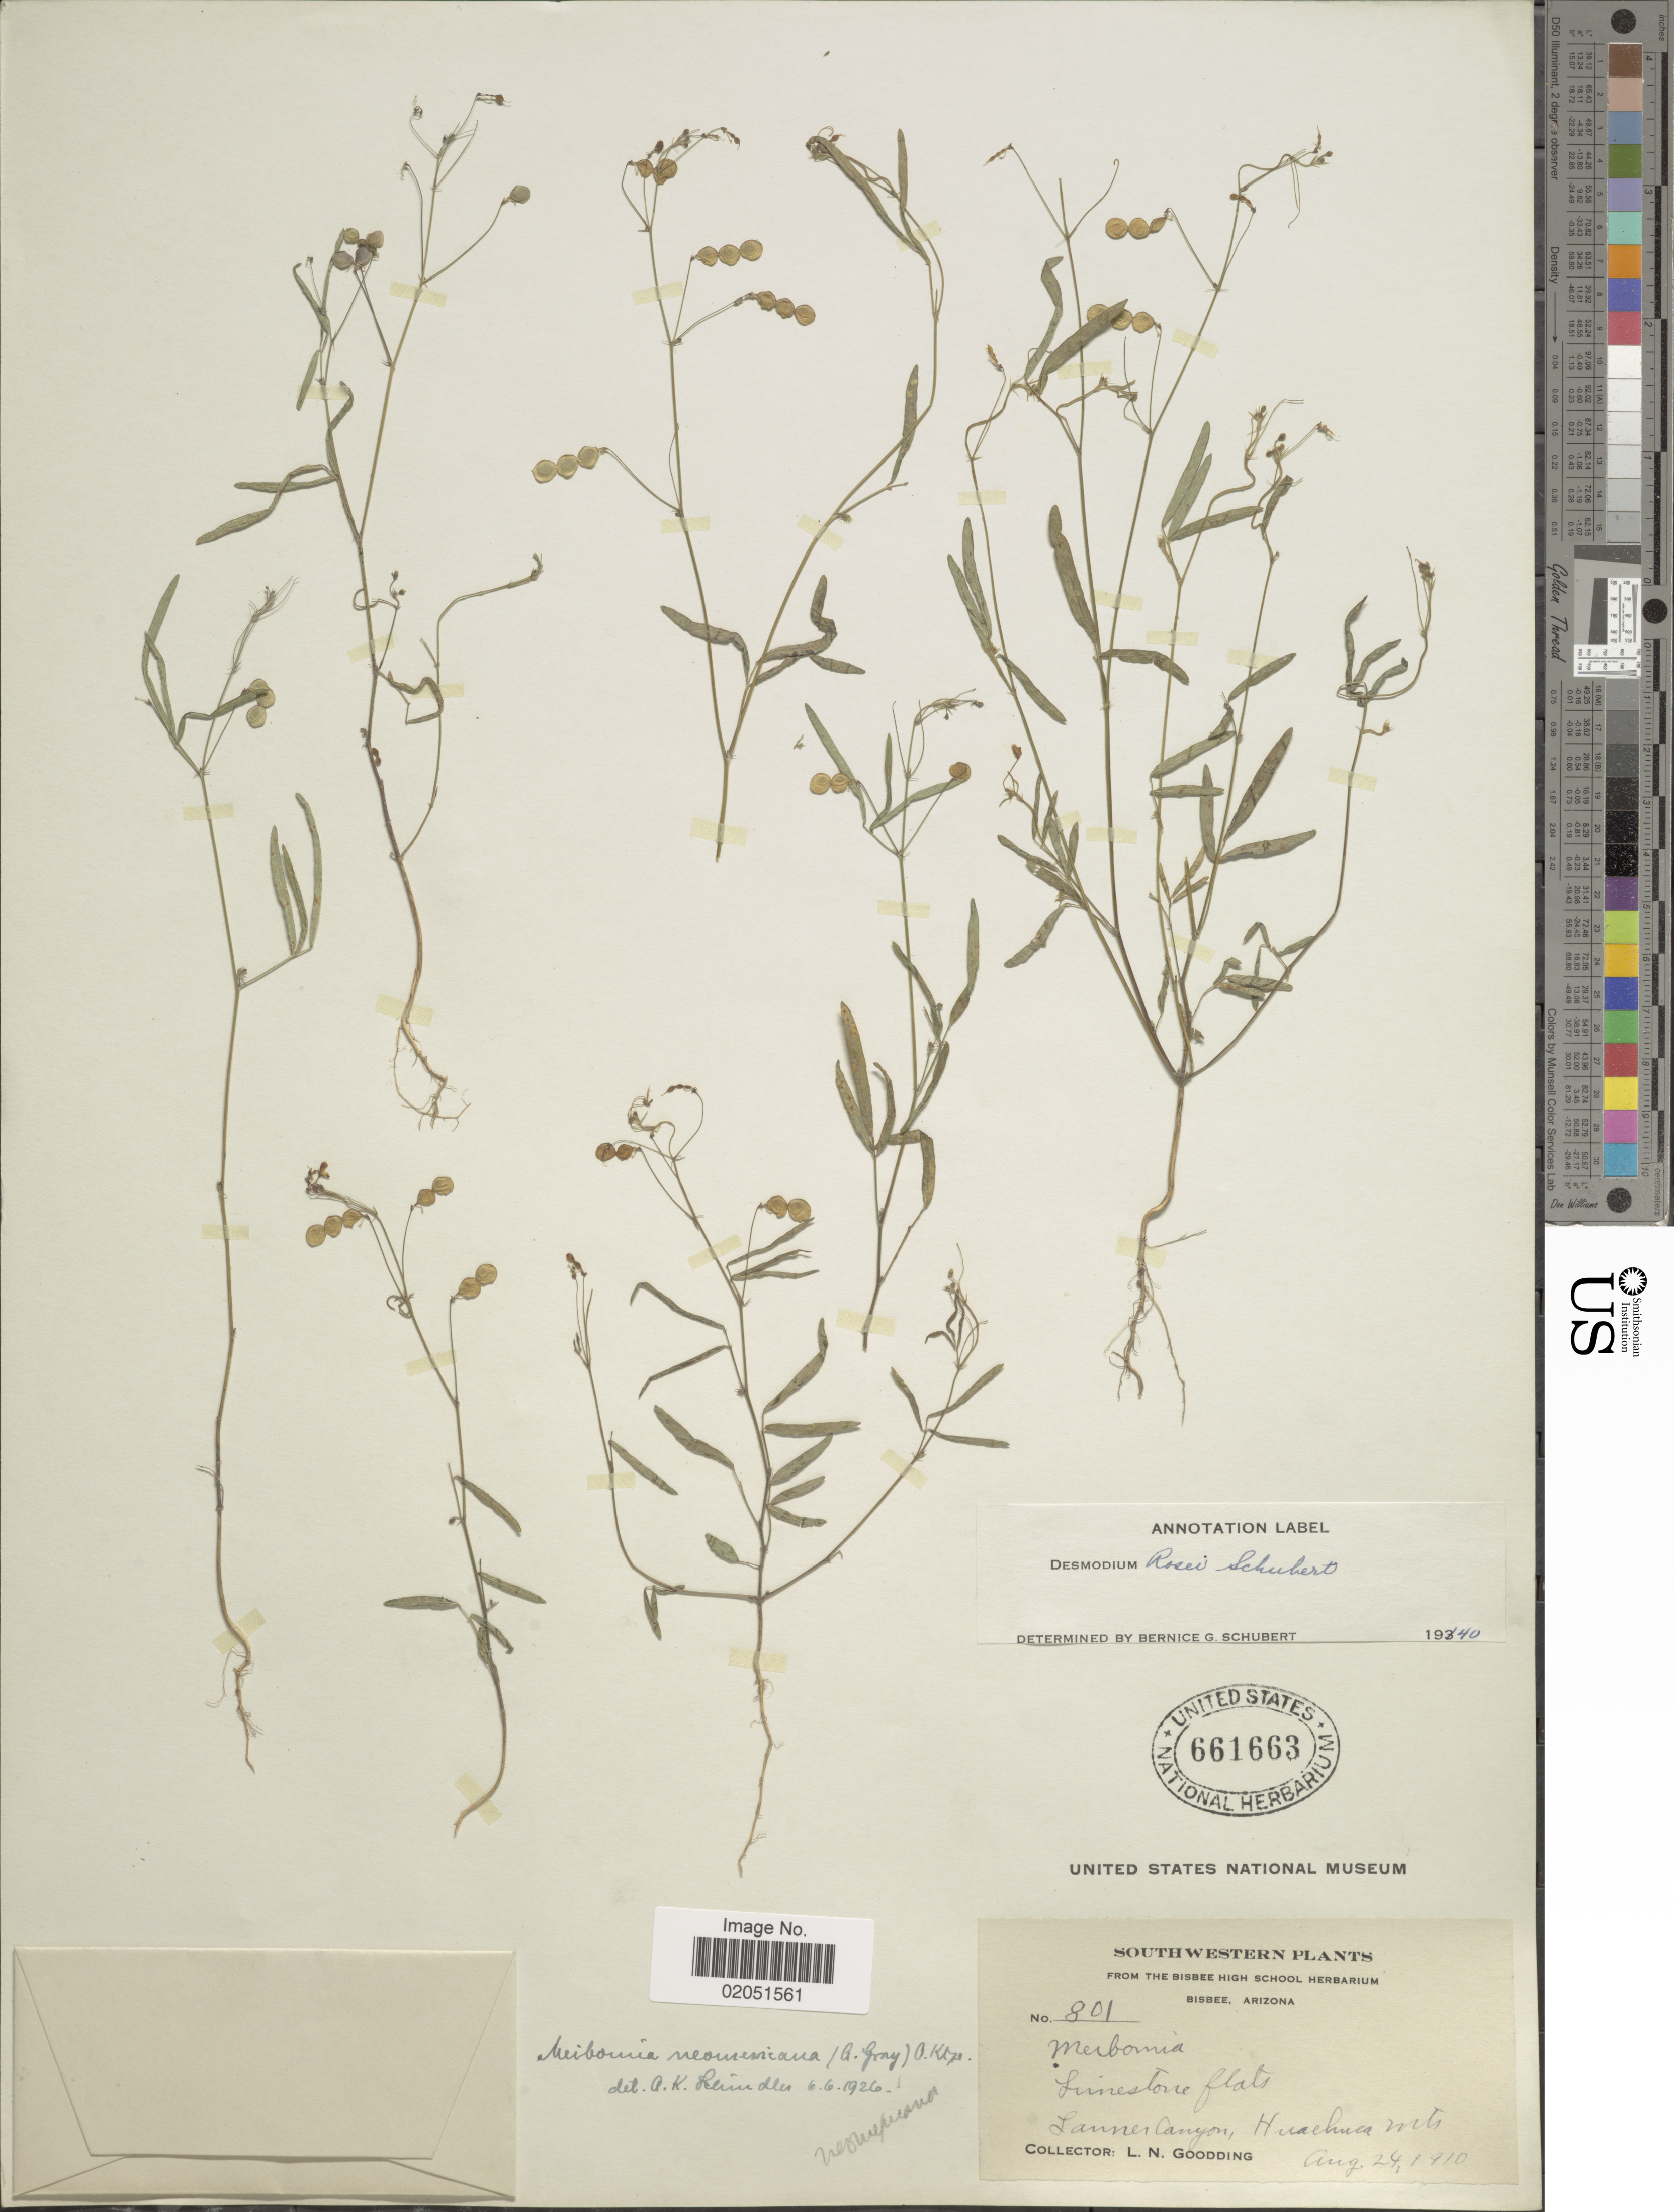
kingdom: Plantae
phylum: Tracheophyta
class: Magnoliopsida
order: Fabales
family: Fabaceae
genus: Desmodium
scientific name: Desmodium rosei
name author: B.G. Schub.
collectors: L. N. Goodding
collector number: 801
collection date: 1910-08-24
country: United States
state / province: Arizona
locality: Southwestern, Limestone flats, Tanner Canyon, Huachuca Mts.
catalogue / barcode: US 661663